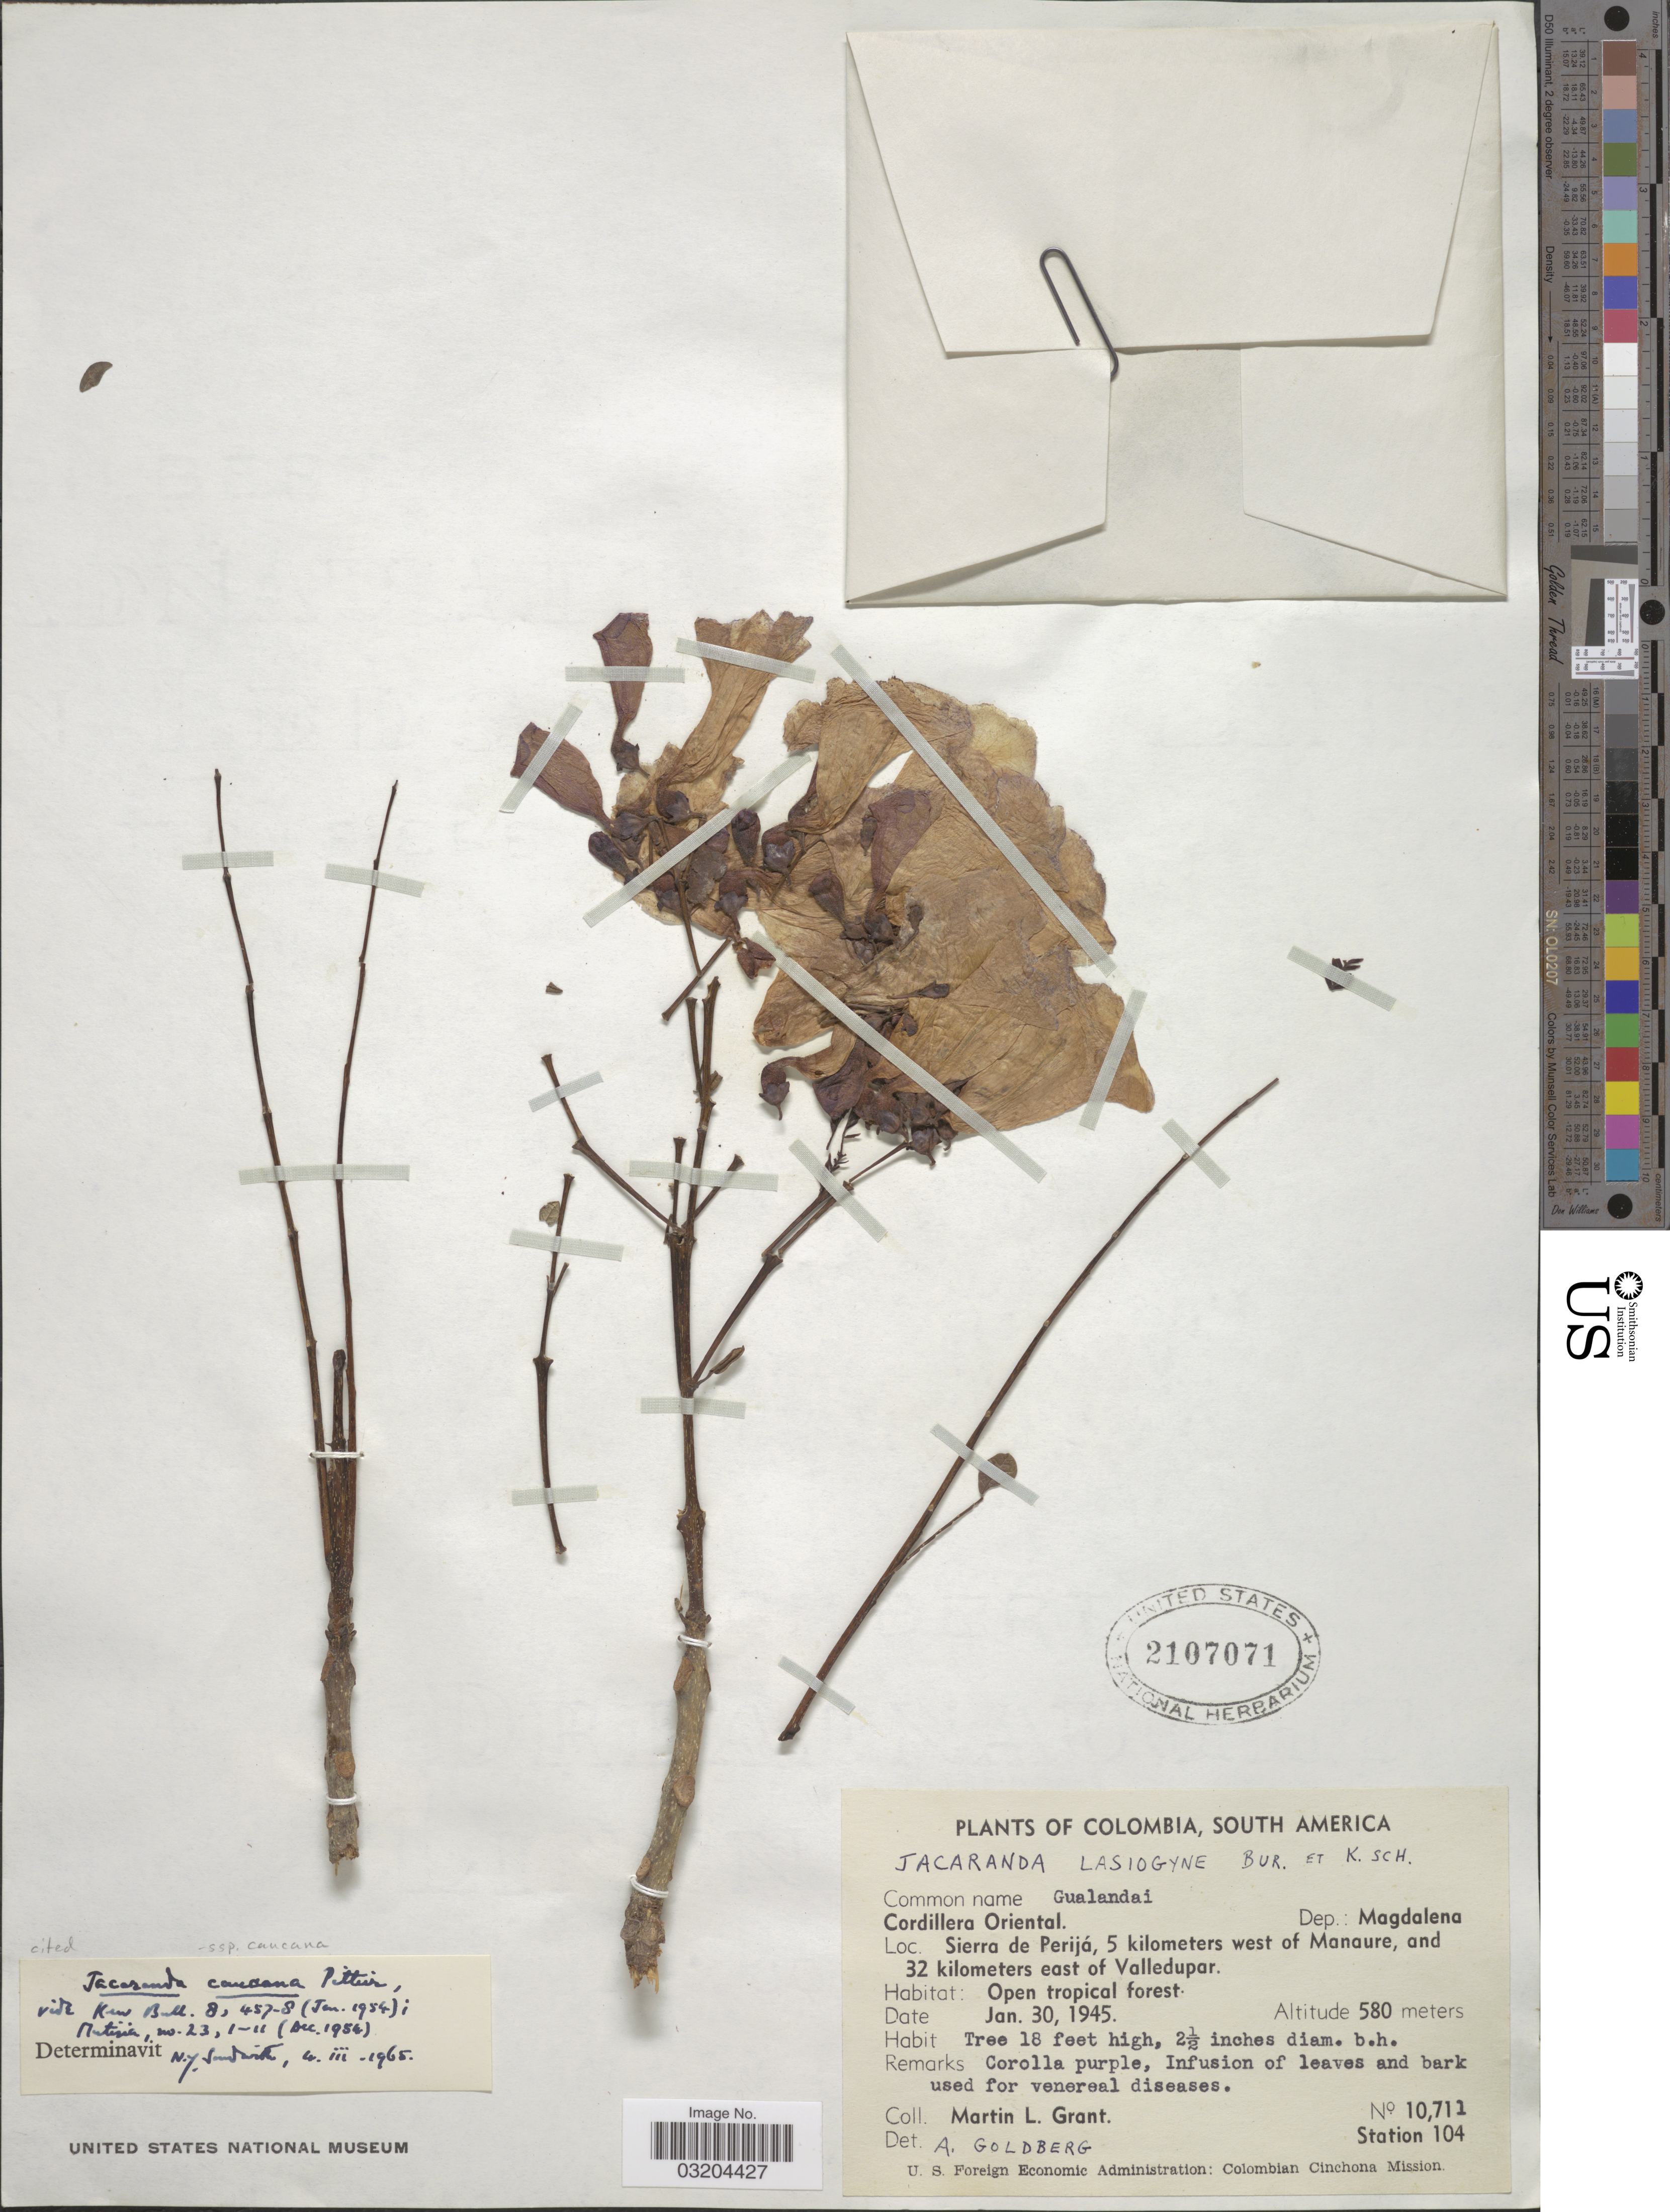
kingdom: Plantae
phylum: Tracheophyta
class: Magnoliopsida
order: Lamiales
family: Bignoniaceae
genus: Jacaranda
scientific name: Jacaranda caucana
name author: Pittier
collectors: M. L. Grant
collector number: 10711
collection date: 1945-01-30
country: Colombia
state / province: Magdalena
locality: Cordillera Oriental. Dep.: Magdalena. Sierra de Perijá, 5 kilometers west of Manaure, and 32 kilometers east of Valledupar.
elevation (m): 580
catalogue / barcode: US 2107071